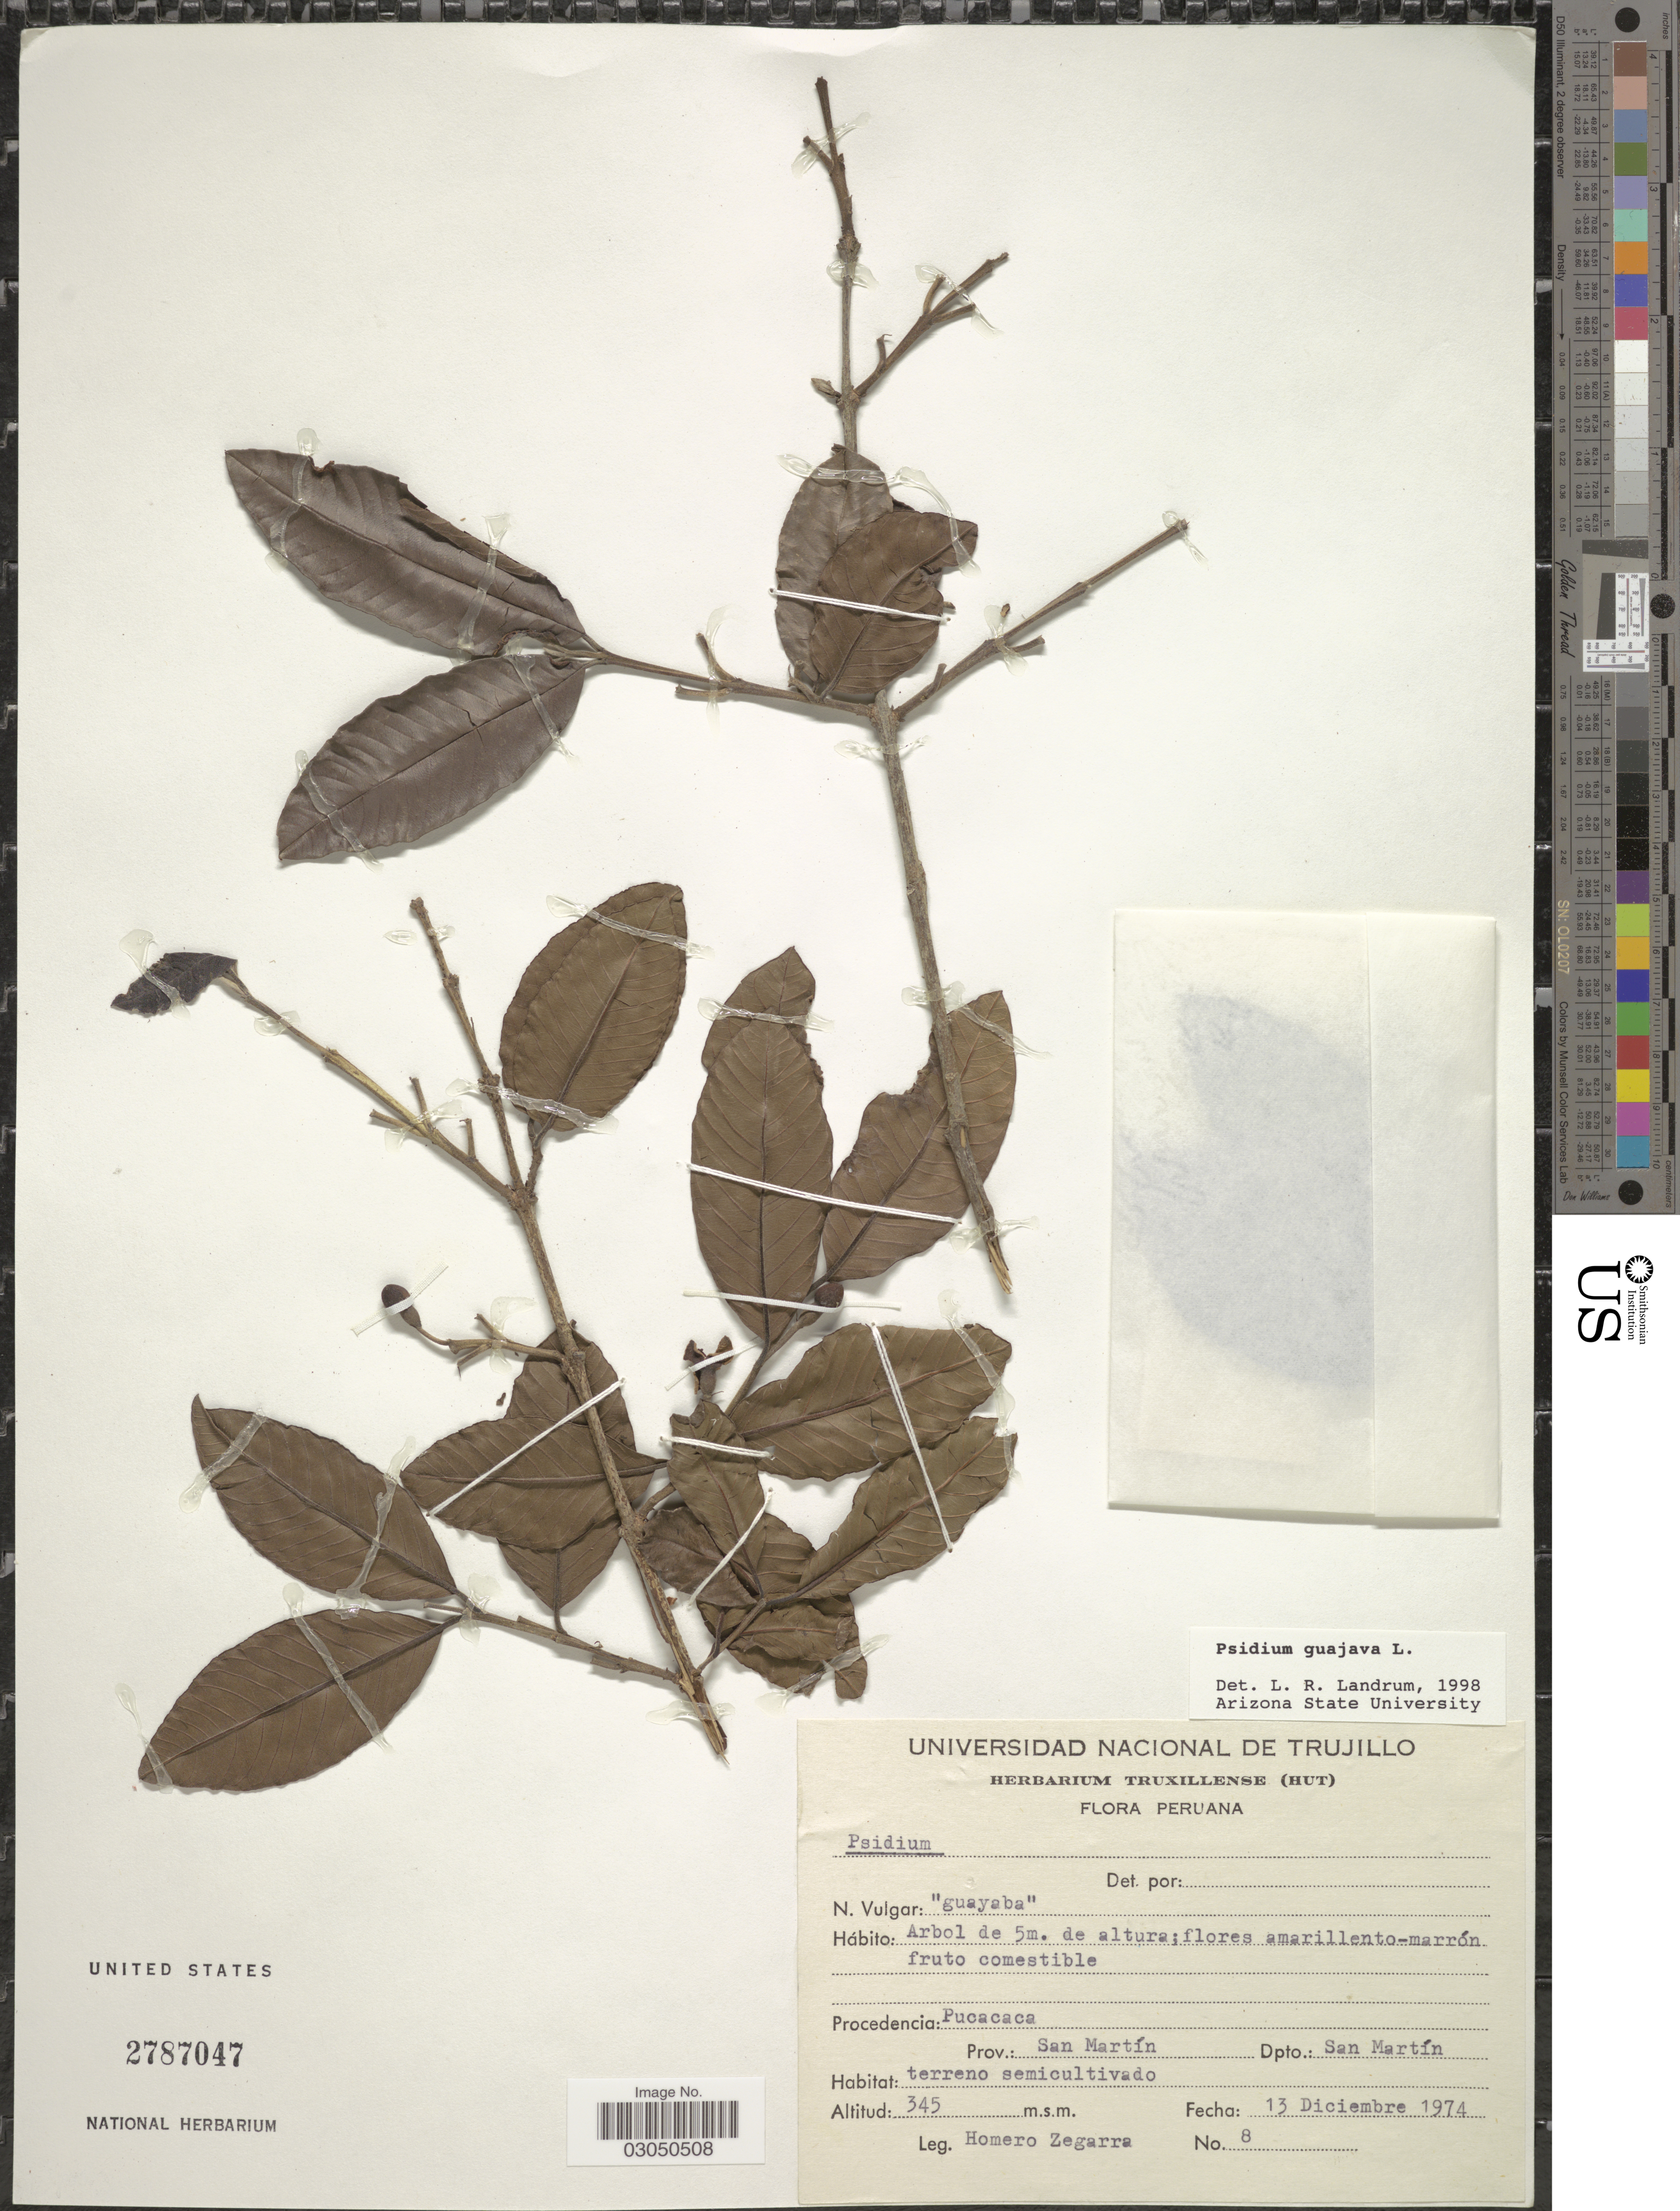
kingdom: Plantae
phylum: Tracheophyta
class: Magnoliopsida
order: Myrtales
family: Myrtaceae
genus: Psidium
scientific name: Psidium guajava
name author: L.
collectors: H. Zegarra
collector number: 8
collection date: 1974-12-13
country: Peru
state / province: San Martín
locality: Pucacaca. Prov.: San Martín. Dpto.: San Martín.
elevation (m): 345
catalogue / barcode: US 2787047